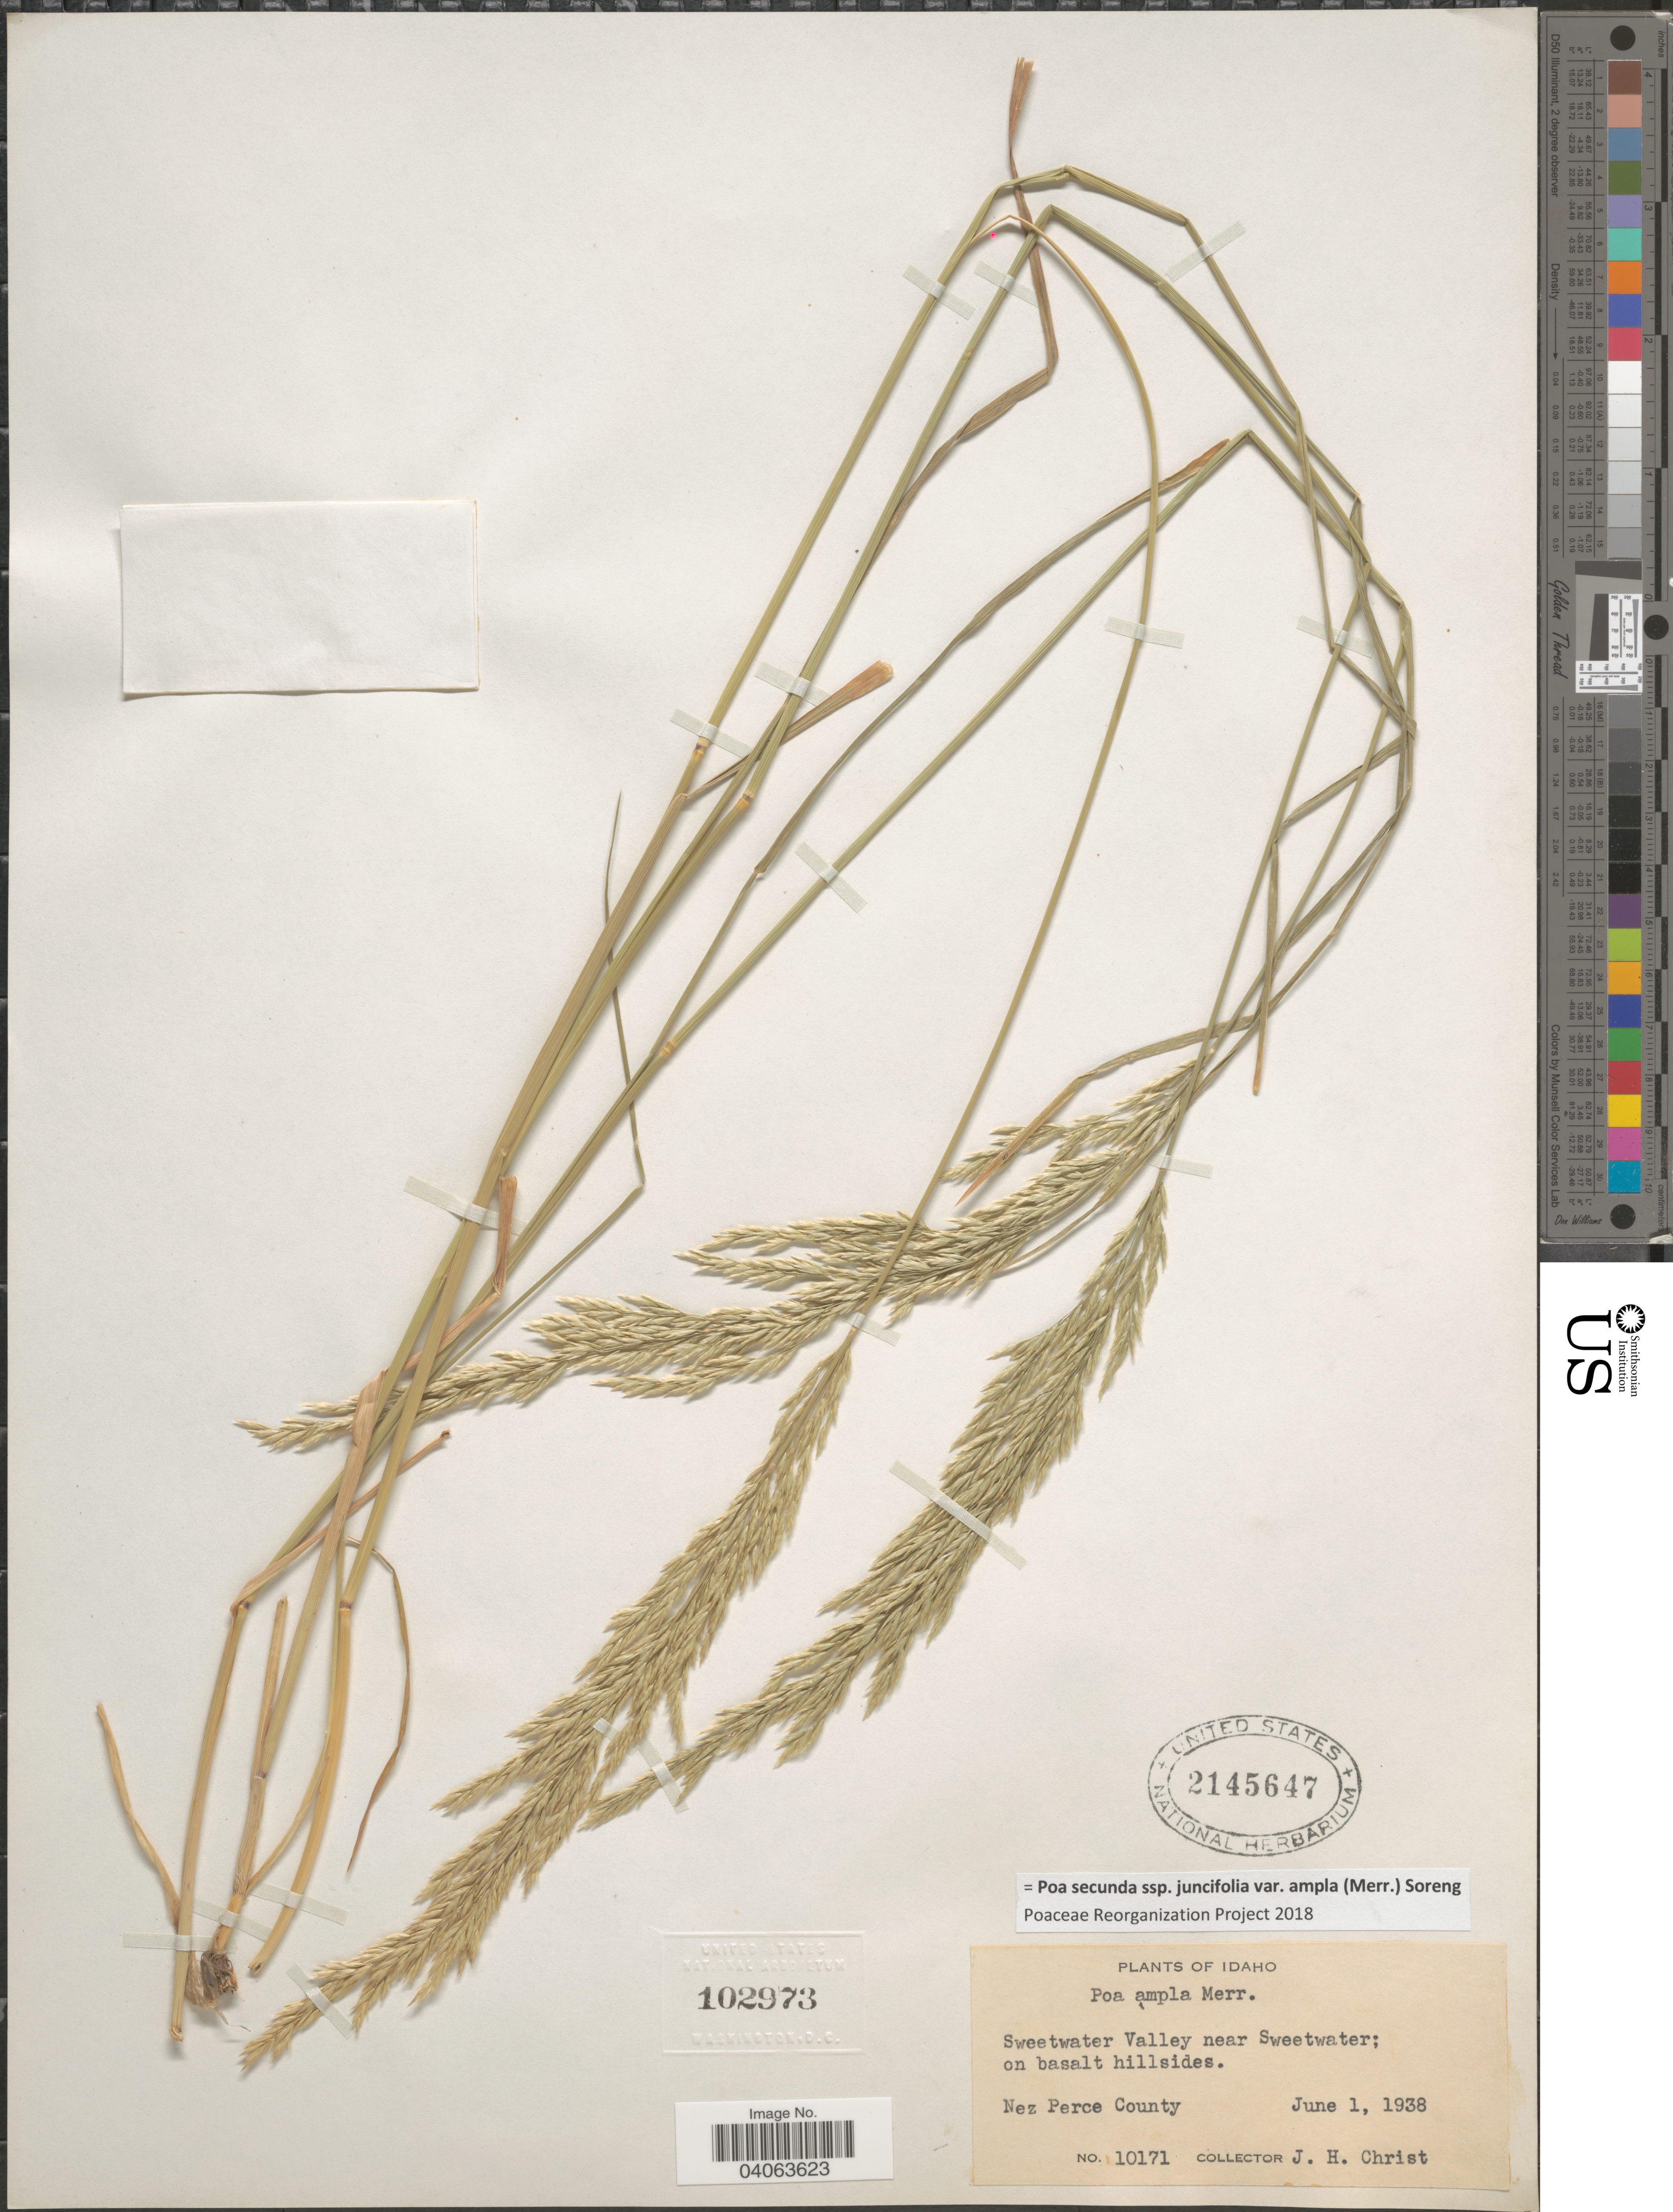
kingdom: Plantae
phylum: Tracheophyta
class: Liliopsida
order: Poales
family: Poaceae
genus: Poa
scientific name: Poa secunda subsp. juncifolia var. ampla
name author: (Merr.) Soreng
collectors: J. H. Christ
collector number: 10171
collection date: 1938-06-01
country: United States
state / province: Idaho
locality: Sweetwater Valley near Sweetwater; on basalt hillsides. Nez Perce County.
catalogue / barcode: US 2145647